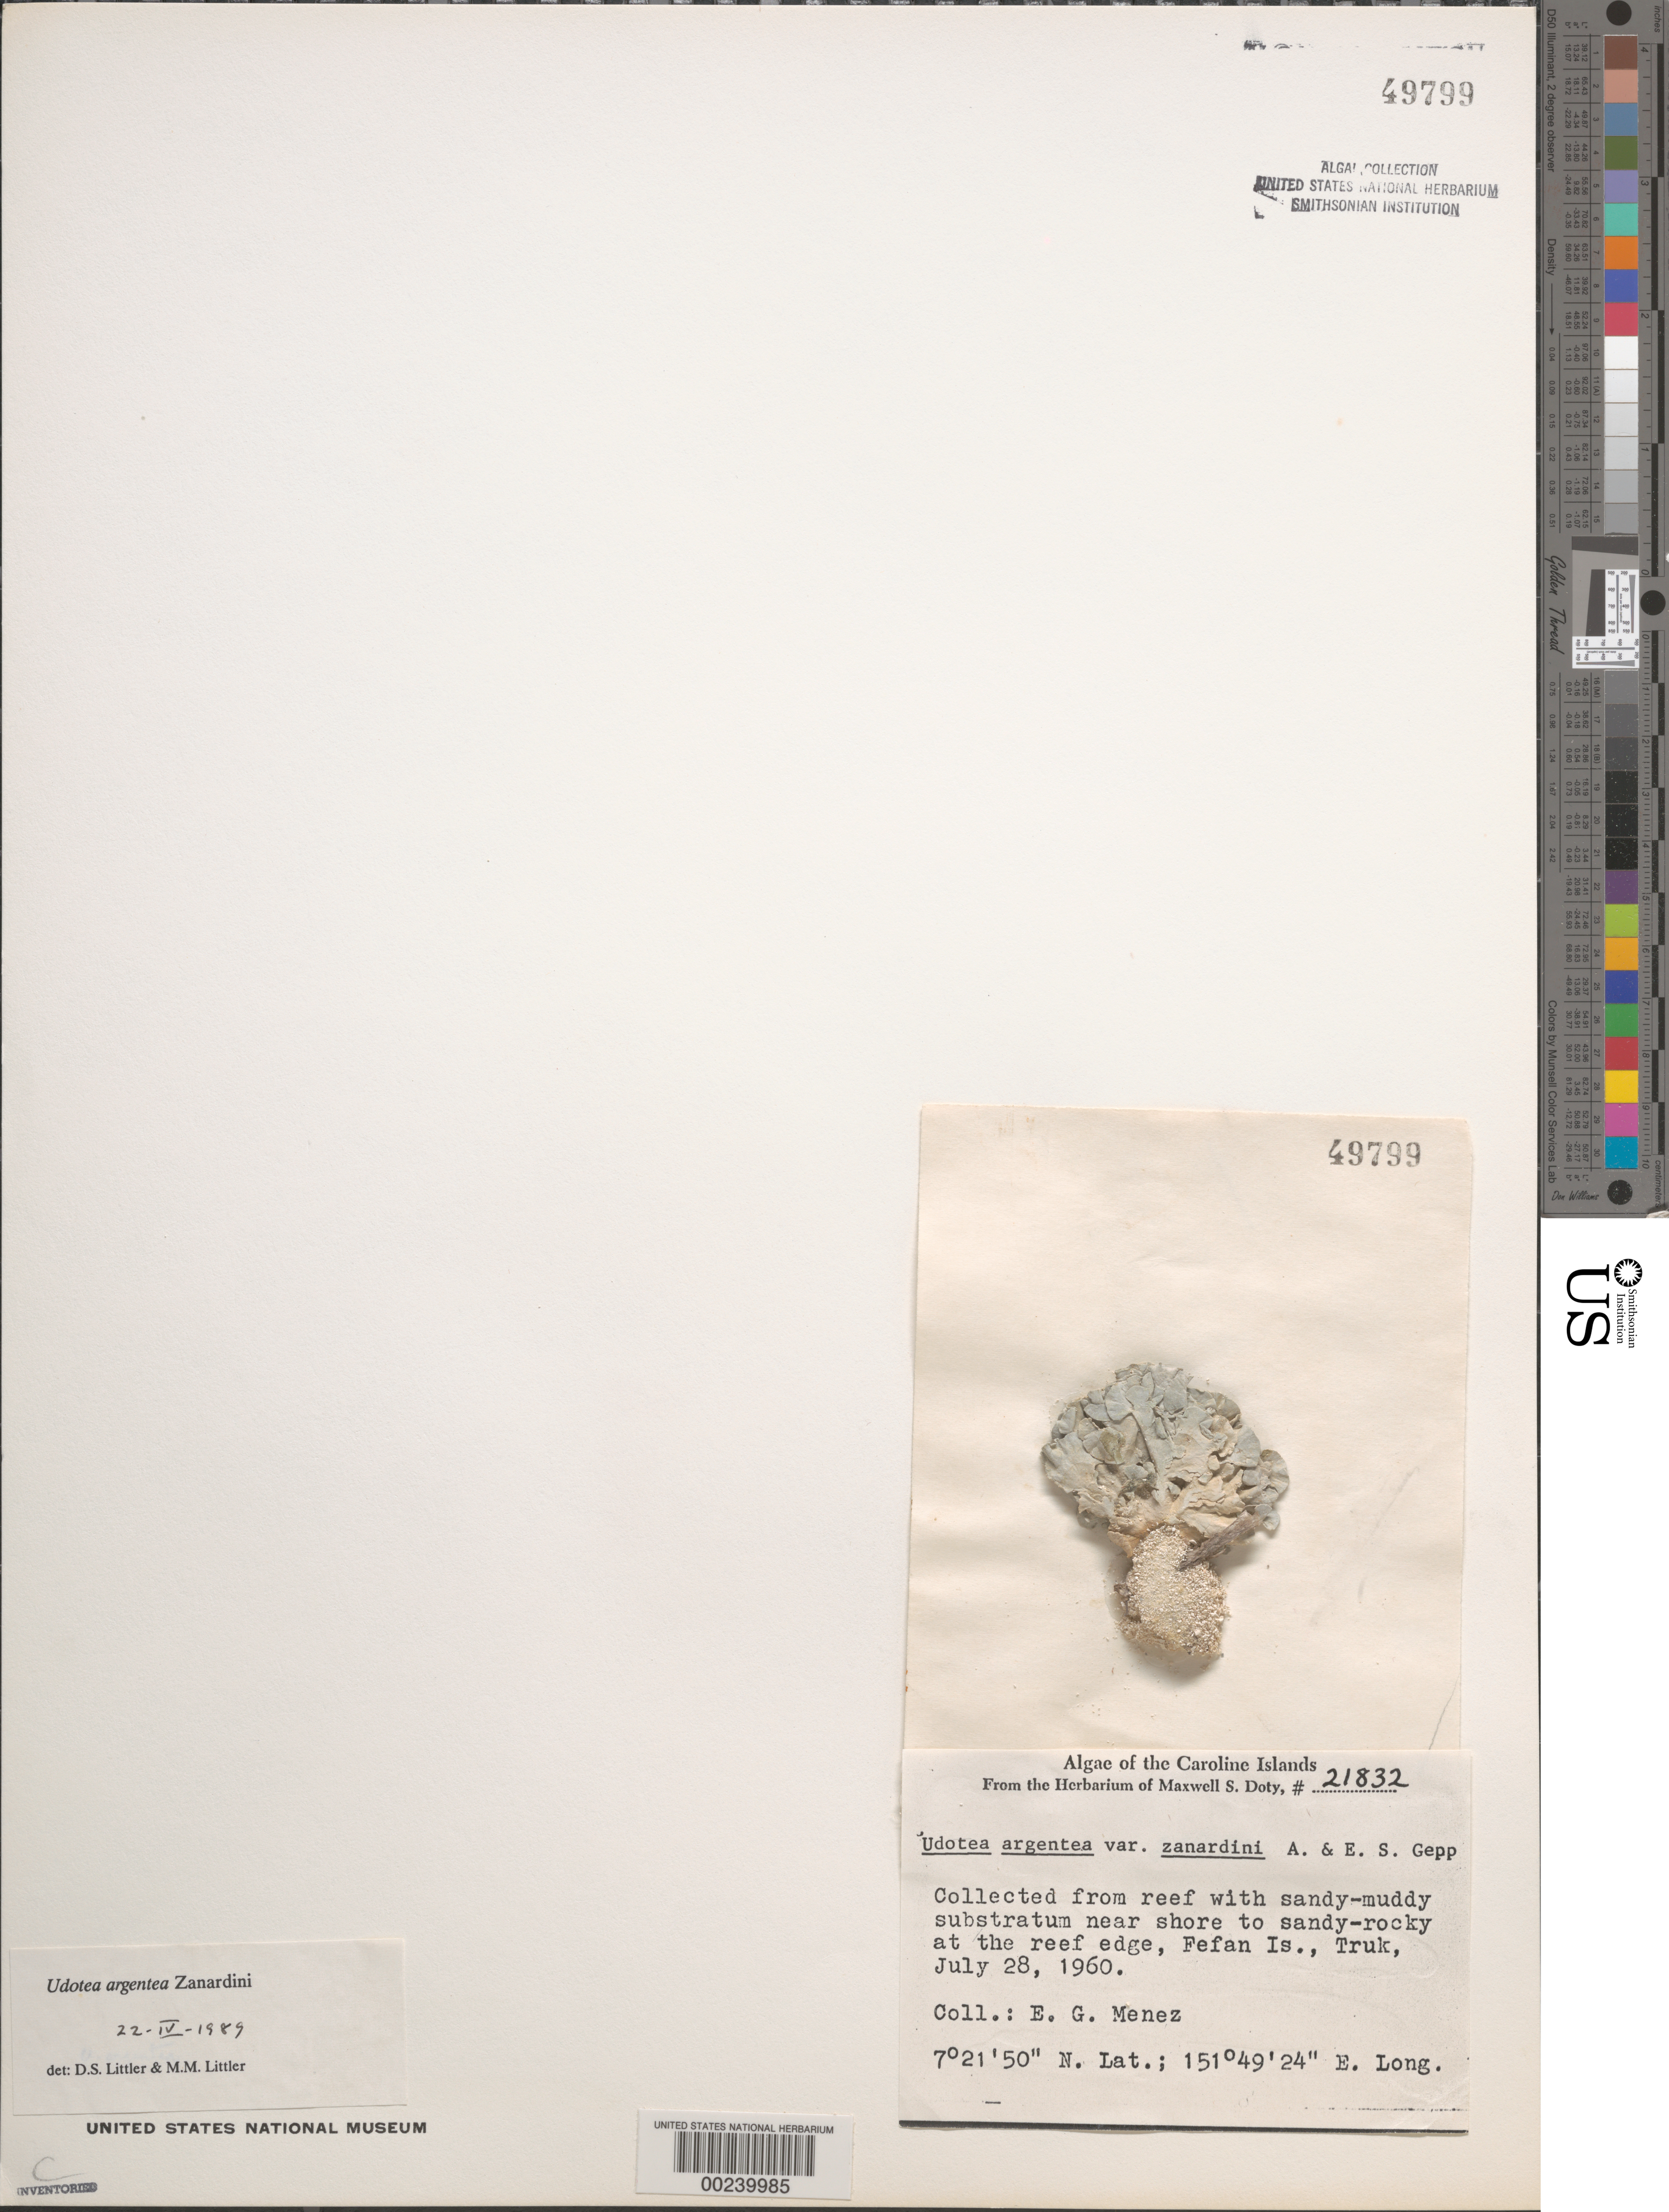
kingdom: Plantae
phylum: Chlorophyta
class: Ulvophyceae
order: Bryopsidales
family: Udoteaceae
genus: Udotea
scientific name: Udotea argentea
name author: Zanardini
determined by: Littler, D. S.; Littler, M. M.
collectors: Meñez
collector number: MSD 21832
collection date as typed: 28 Jul 1960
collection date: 1960-07-28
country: Micronesia, Federated States of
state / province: Truk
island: Fefan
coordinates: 7 21' 50" N, 151 49' 24" E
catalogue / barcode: US 49799